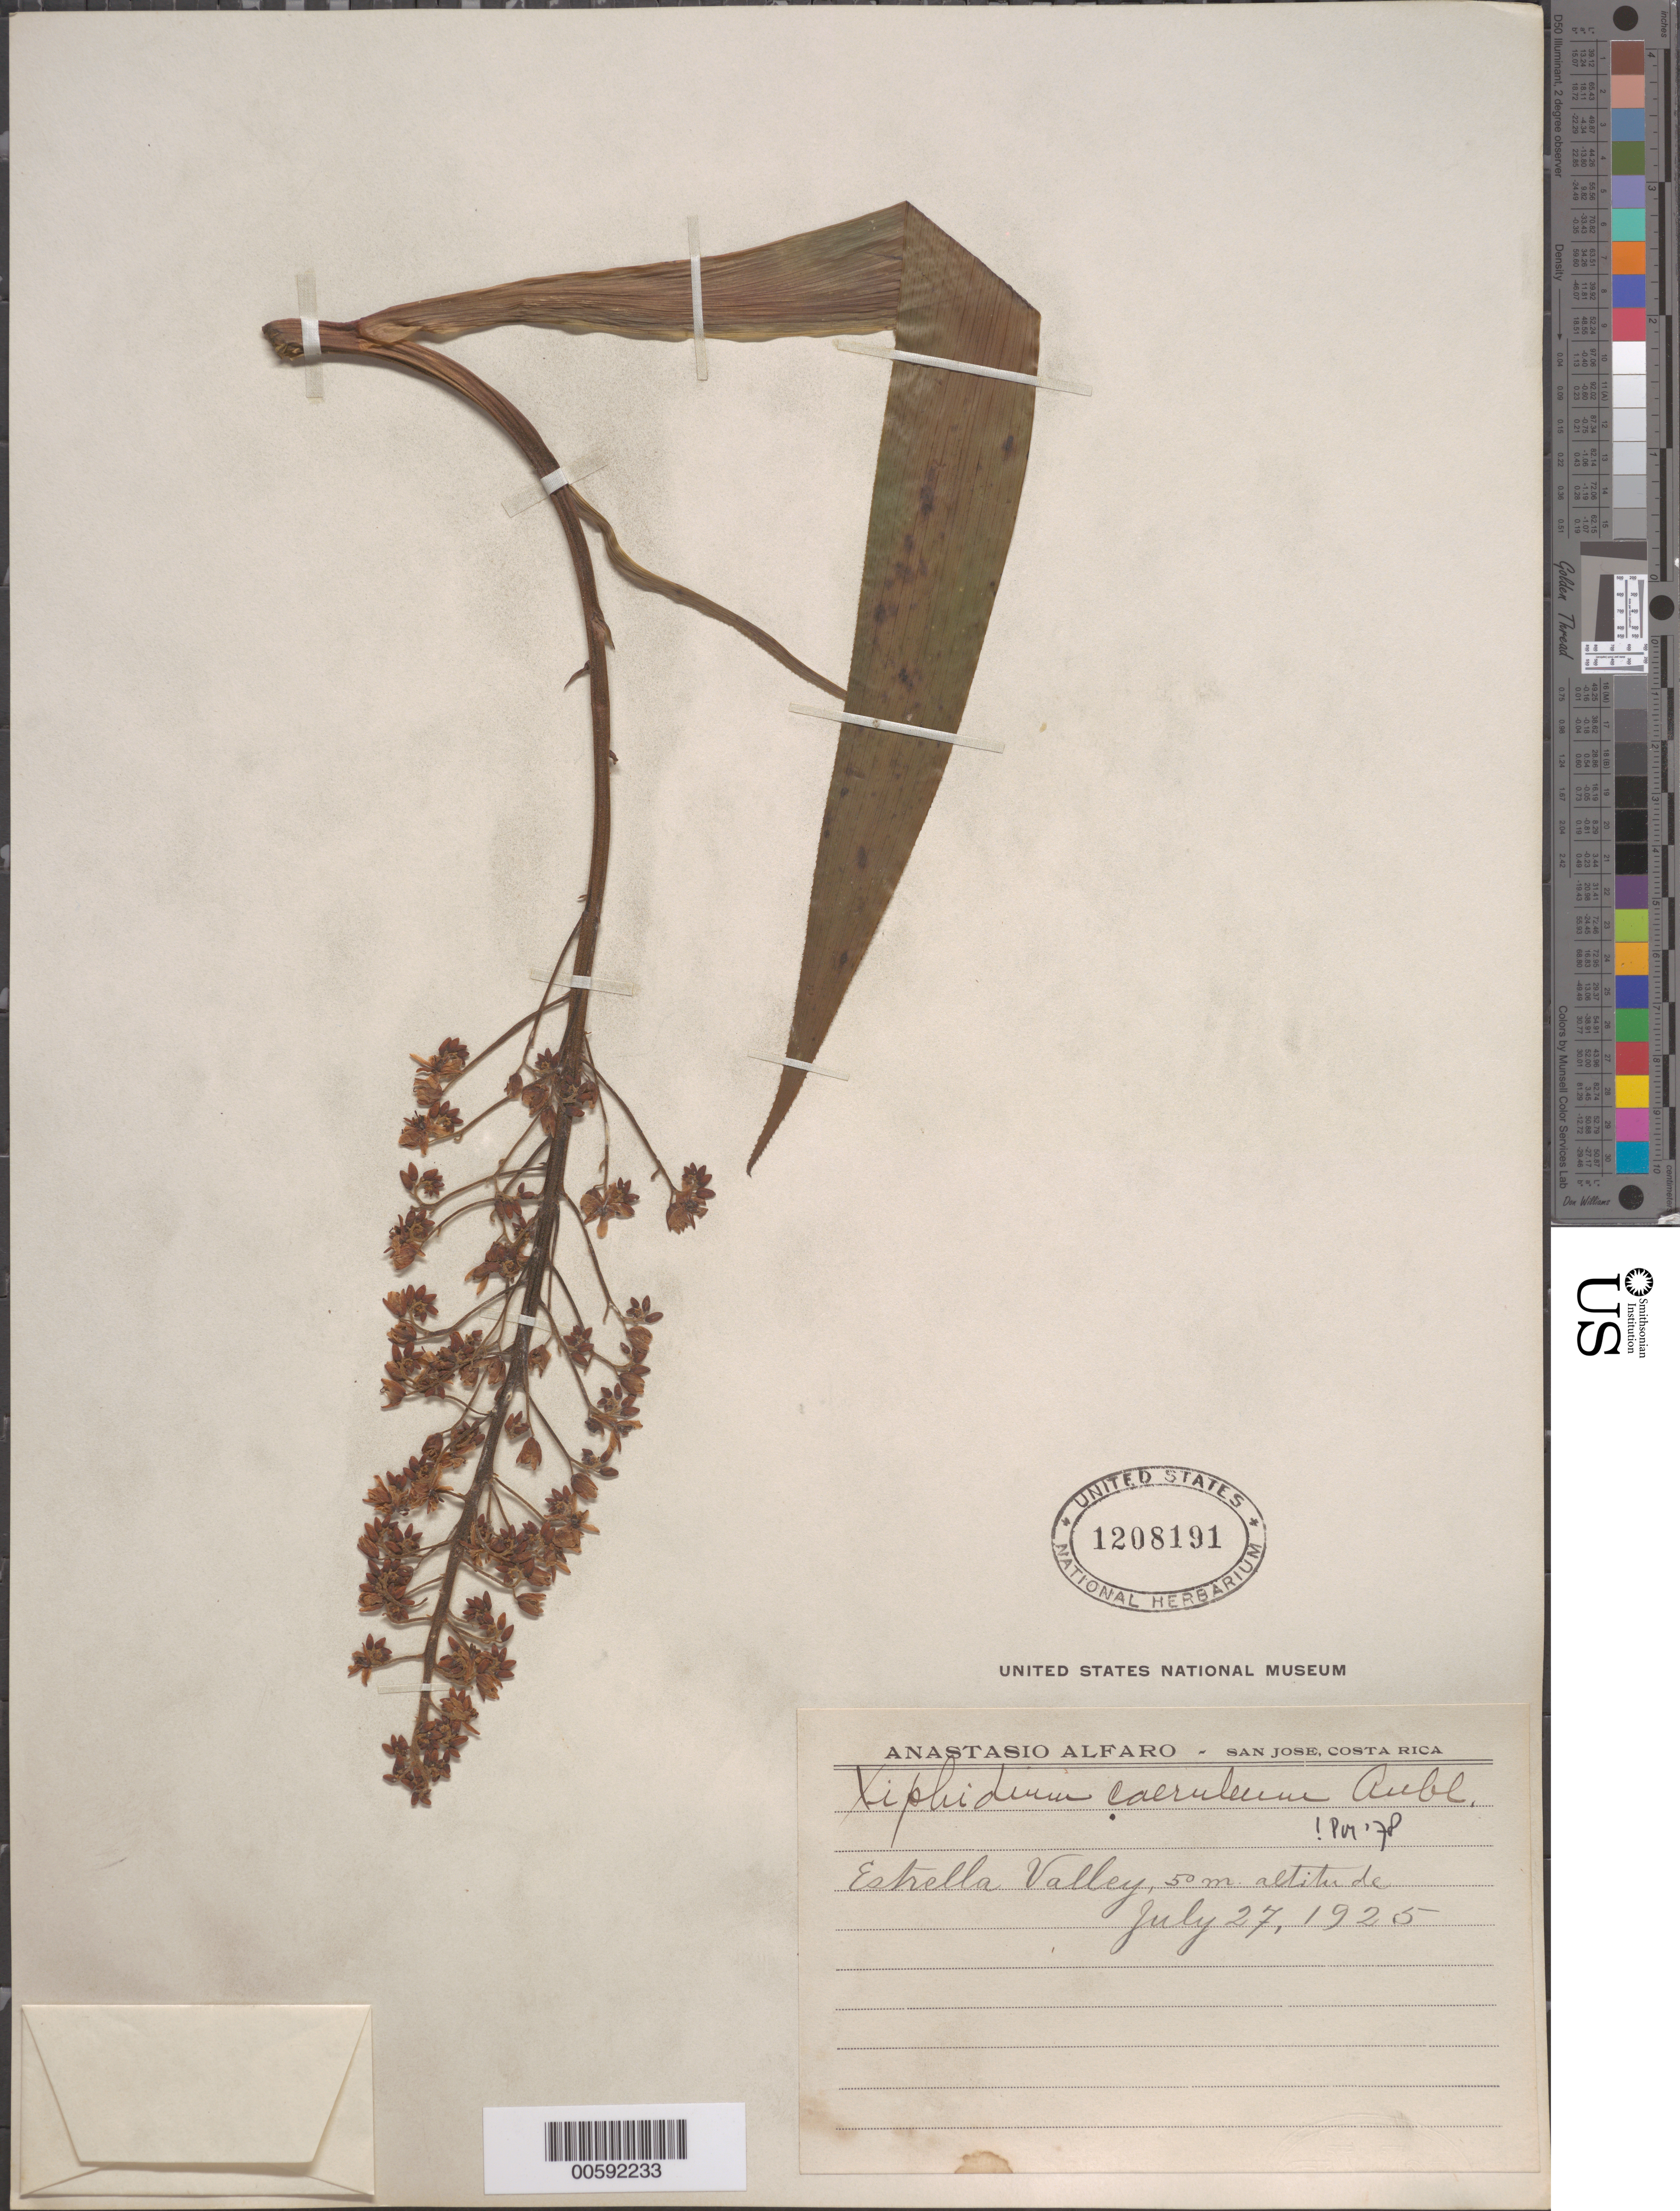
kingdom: Plantae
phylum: Tracheophyta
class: Liliopsida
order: Commelinales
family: Haemodoraceae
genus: Xiphidium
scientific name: Xiphidium caeruleum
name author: Aubl.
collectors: A. Alfaro Gonzalez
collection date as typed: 27 Jul 1925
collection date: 1925-07-27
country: Costa Rica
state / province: San José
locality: Estrella Valley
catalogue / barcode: US 1208091